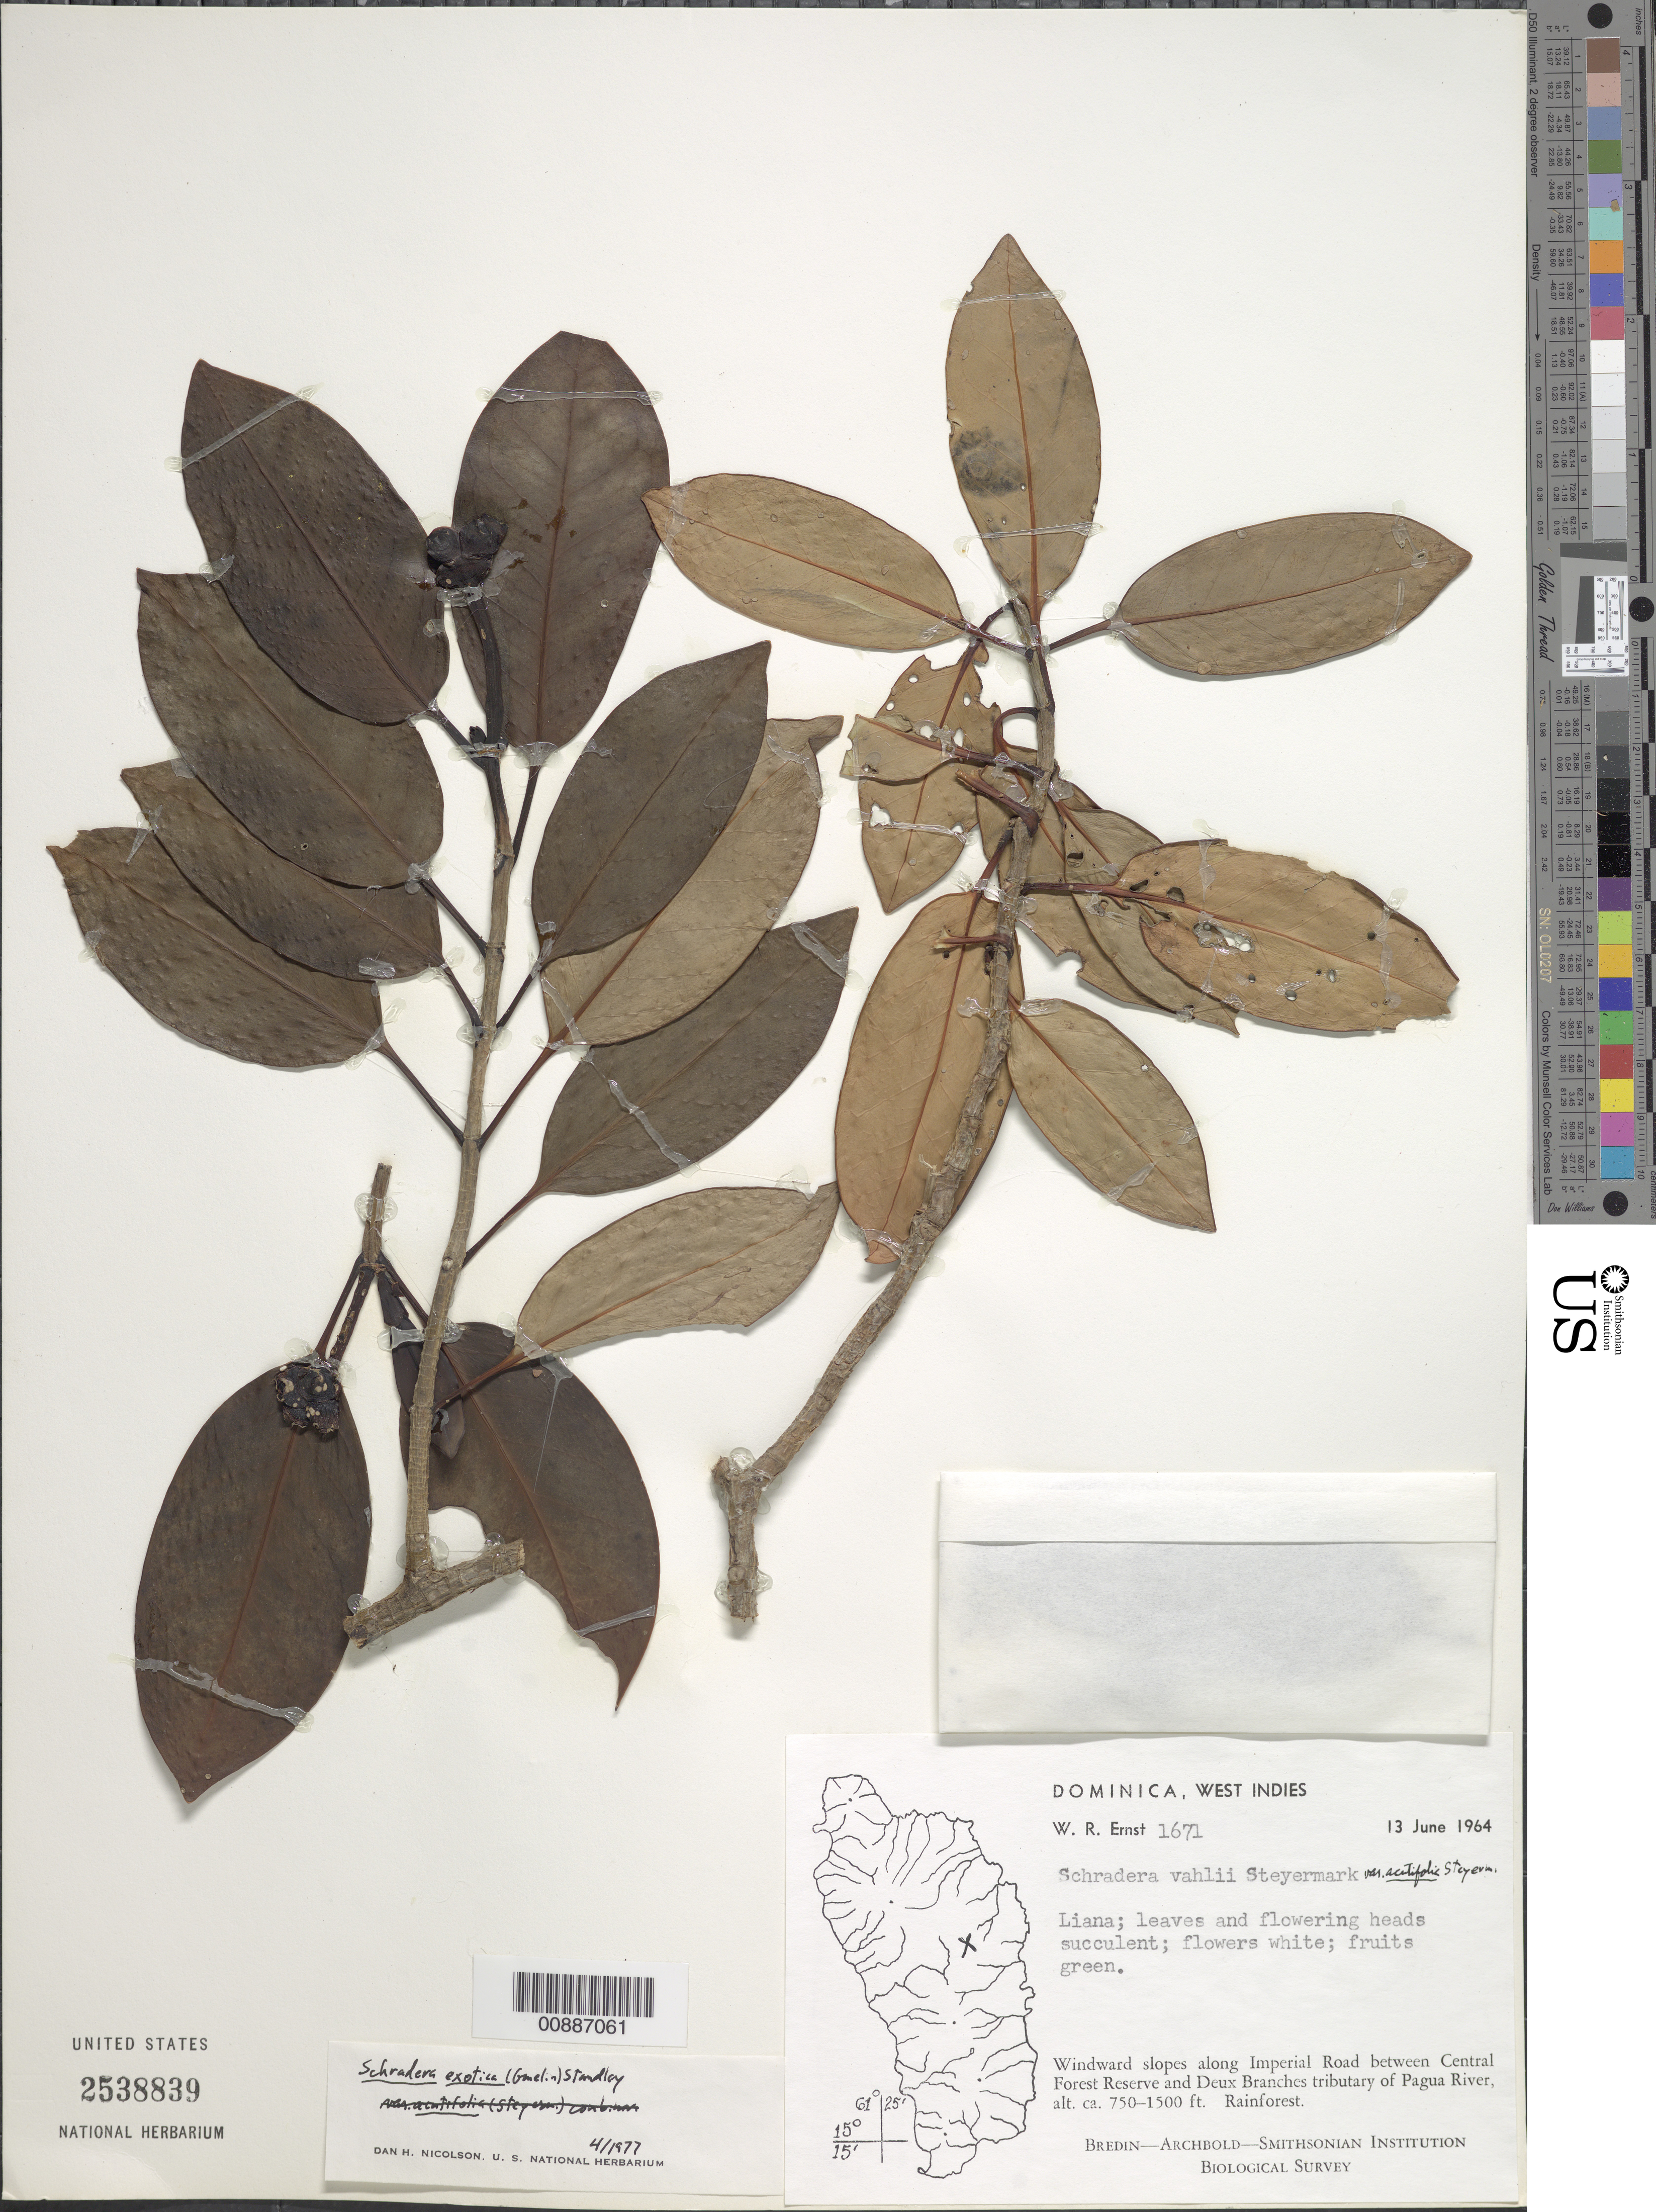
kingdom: Plantae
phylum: Tracheophyta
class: Magnoliopsida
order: Gentianales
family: Rubiaceae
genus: Schradera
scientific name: Schradera exotica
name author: (J.F. Gmel.) Standl.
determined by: Nicolson, Dan H.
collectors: W. R. Ernst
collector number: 1671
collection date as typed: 13 Jun 1964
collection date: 1964-06-13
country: Dominica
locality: Windward slopes along Imperial Road, between Central Forest Reserve and Deux Branches tributary of Pagua River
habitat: Rainforest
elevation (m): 229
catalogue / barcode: US 2538839